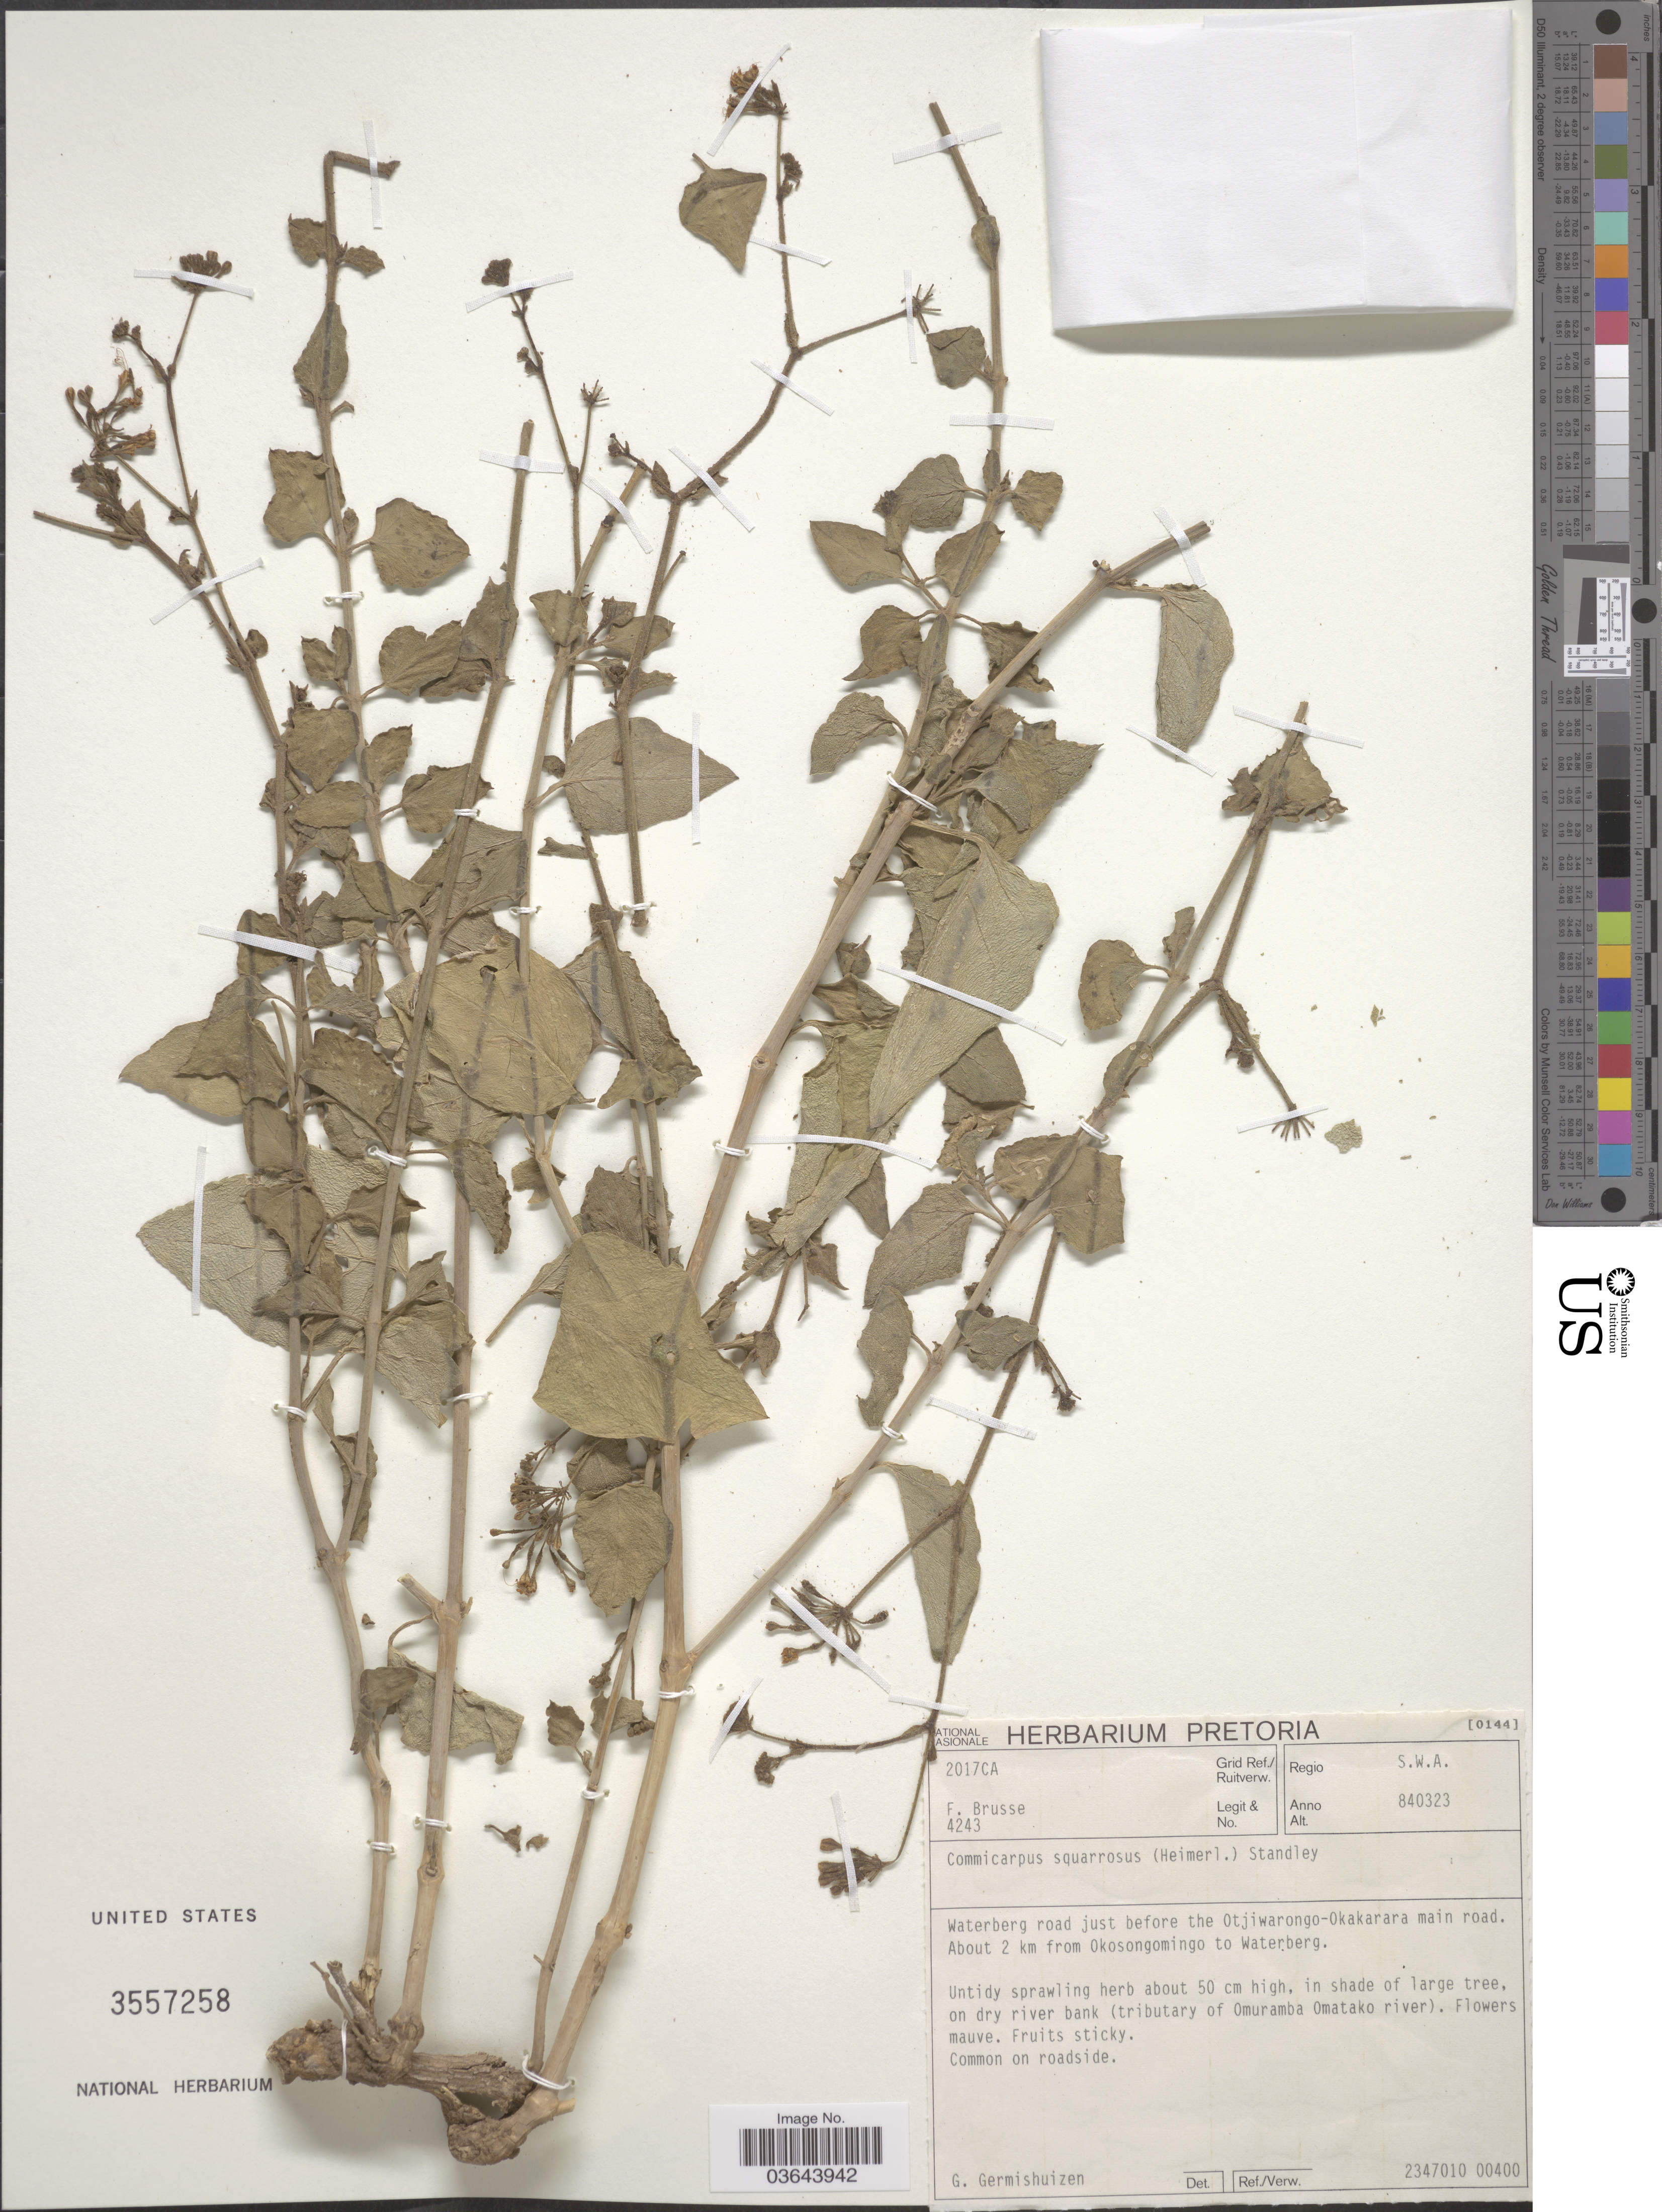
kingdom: Plantae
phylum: Tracheophyta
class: Magnoliopsida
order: Caryophyllales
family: Nyctaginaceae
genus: Boerhavia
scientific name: Boerhavia squarrosa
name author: Heimerl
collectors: F. A. Brusse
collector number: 4243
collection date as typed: Transcribed d/m/y: 23/3/84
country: Namibia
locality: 2017CA Grid Ref./ Ruitverw. Regio S. W. A. Waterberg road just before the Otjiwarongo-Okakarara main road. About 2 km from Okosongomingo to Waterberg.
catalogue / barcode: US 3557258